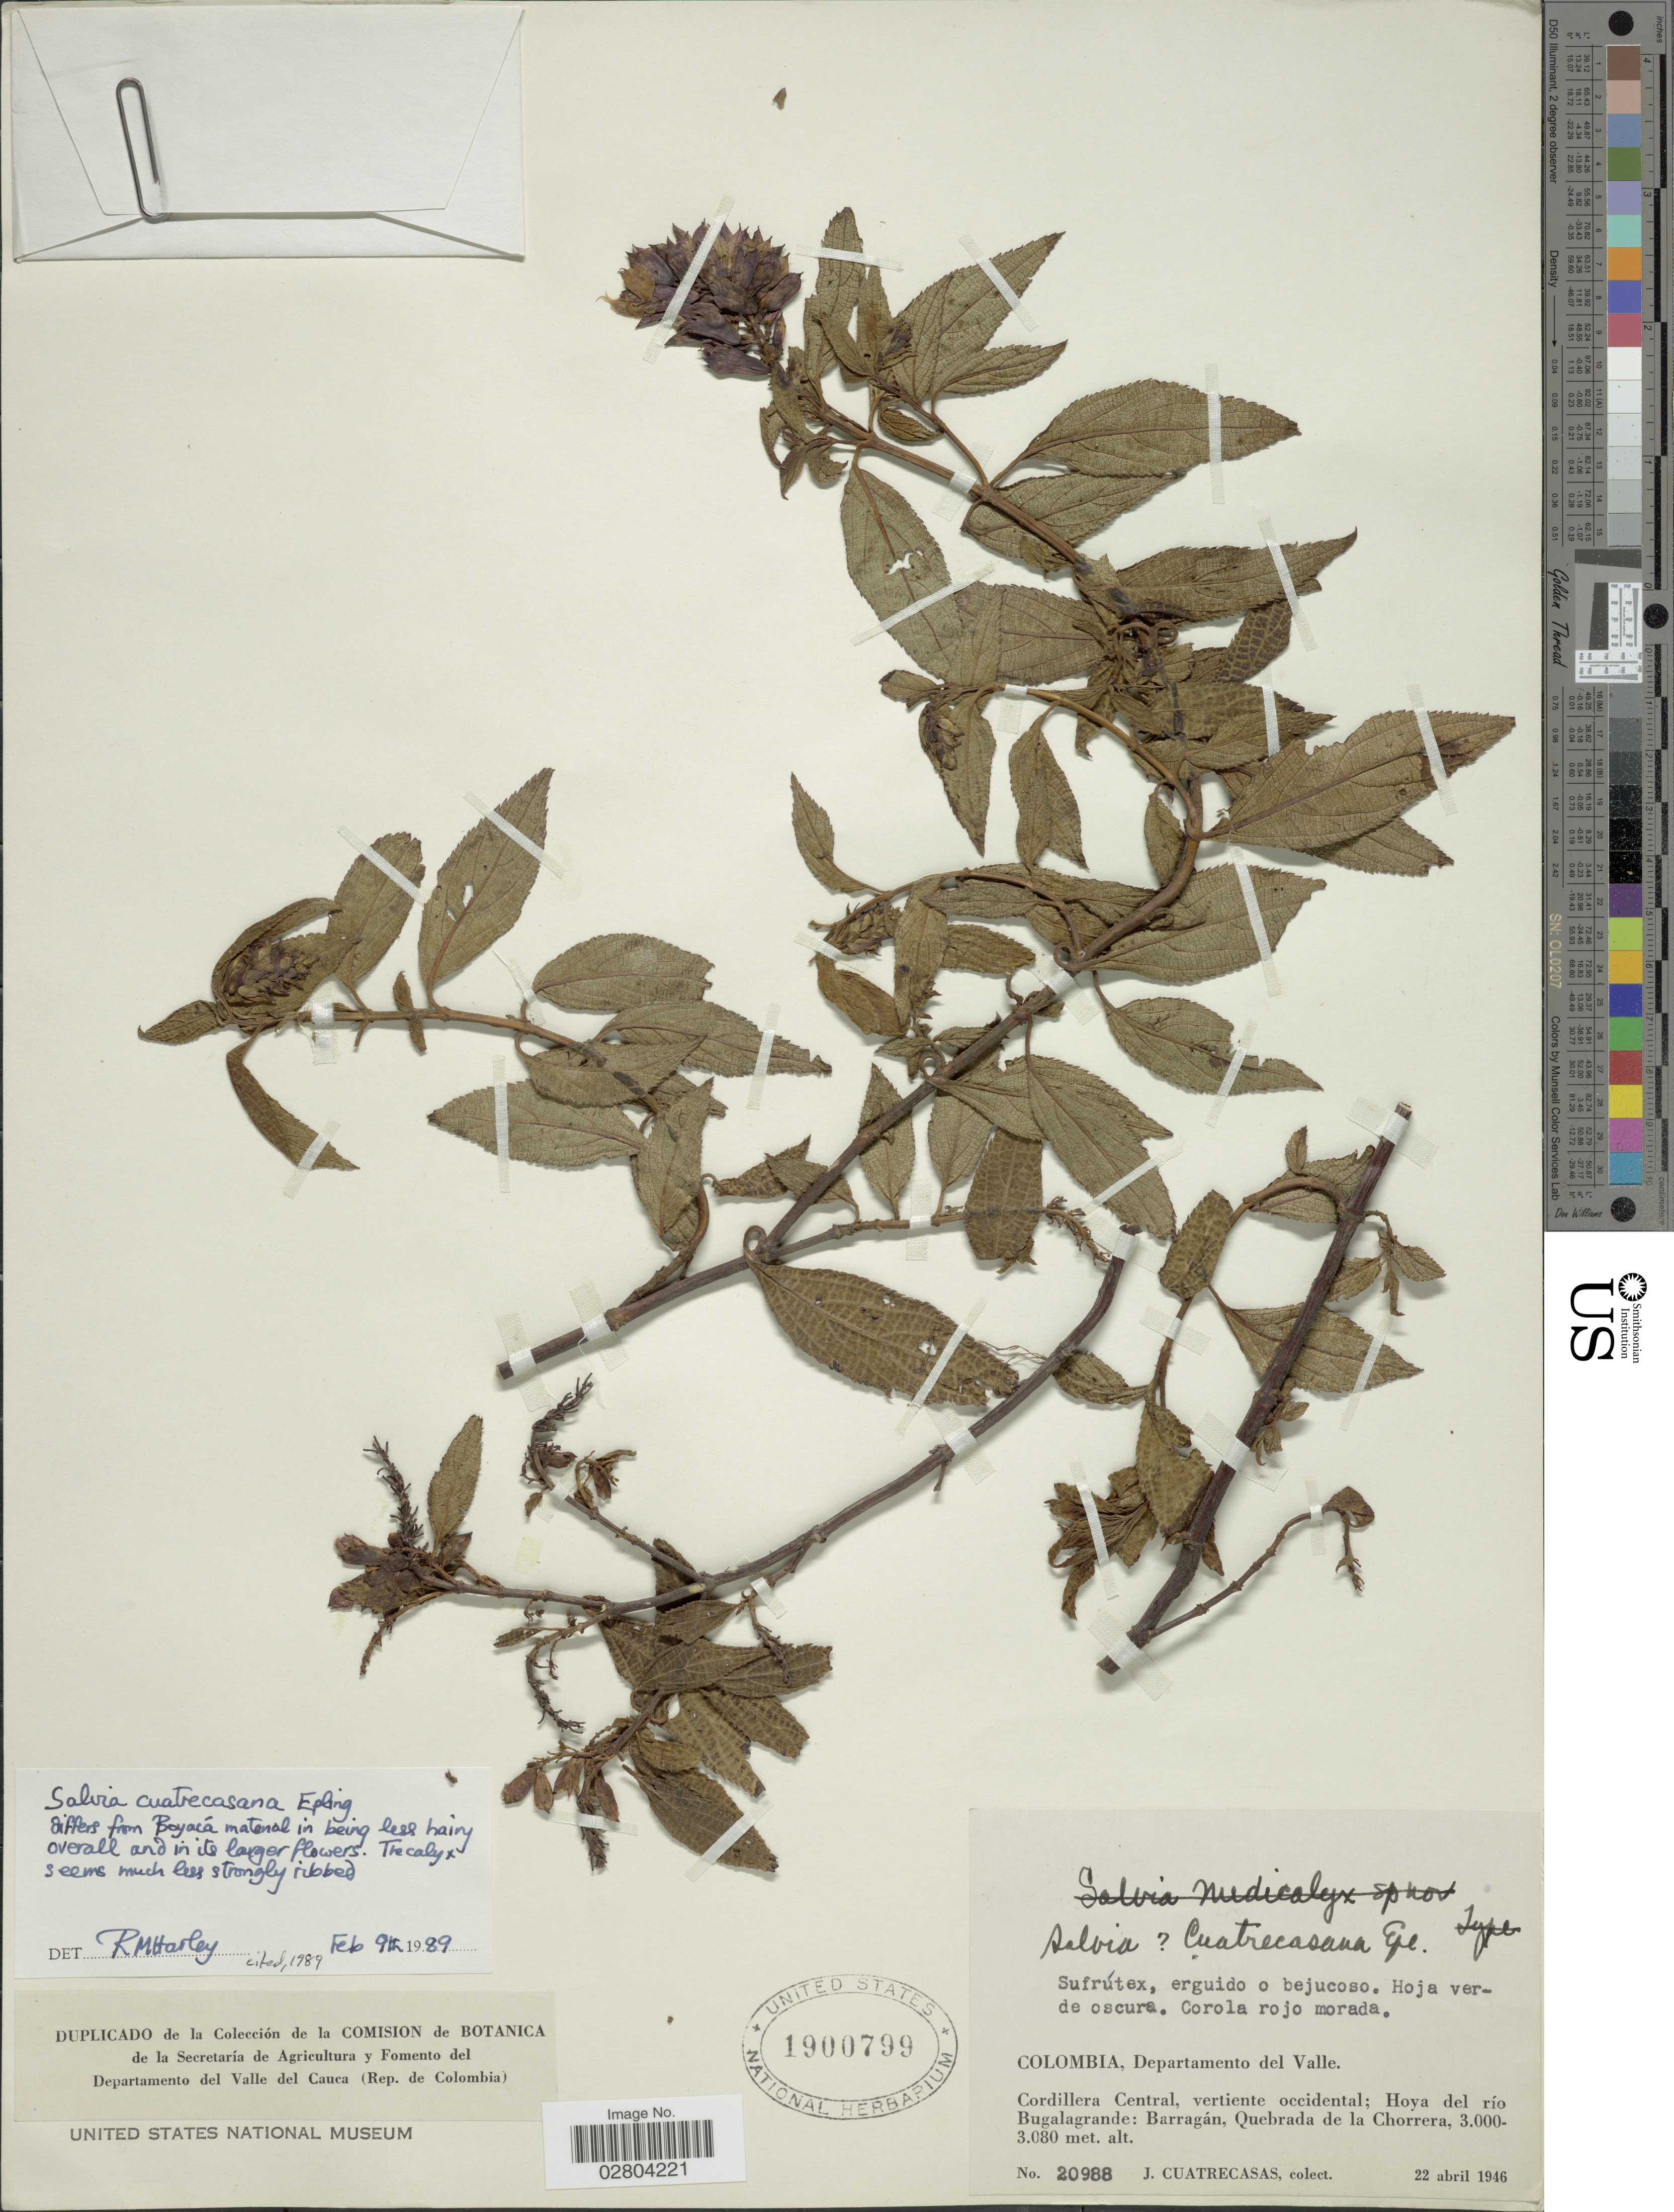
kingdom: Plantae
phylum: Tracheophyta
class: Magnoliopsida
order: Lamiales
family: Lamiaceae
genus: Salvia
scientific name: Salvia cuatrecasana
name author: Epling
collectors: J. Cuatrecasas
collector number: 20988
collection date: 1946-04-22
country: Colombia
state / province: Valle del Cauca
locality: Departamento del Valle. Cordillera Central, vertiente occidental; Hoya del río Bugalagrande: Barragán, Quebrada de la Chorrera.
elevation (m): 3000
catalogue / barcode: US 1900799